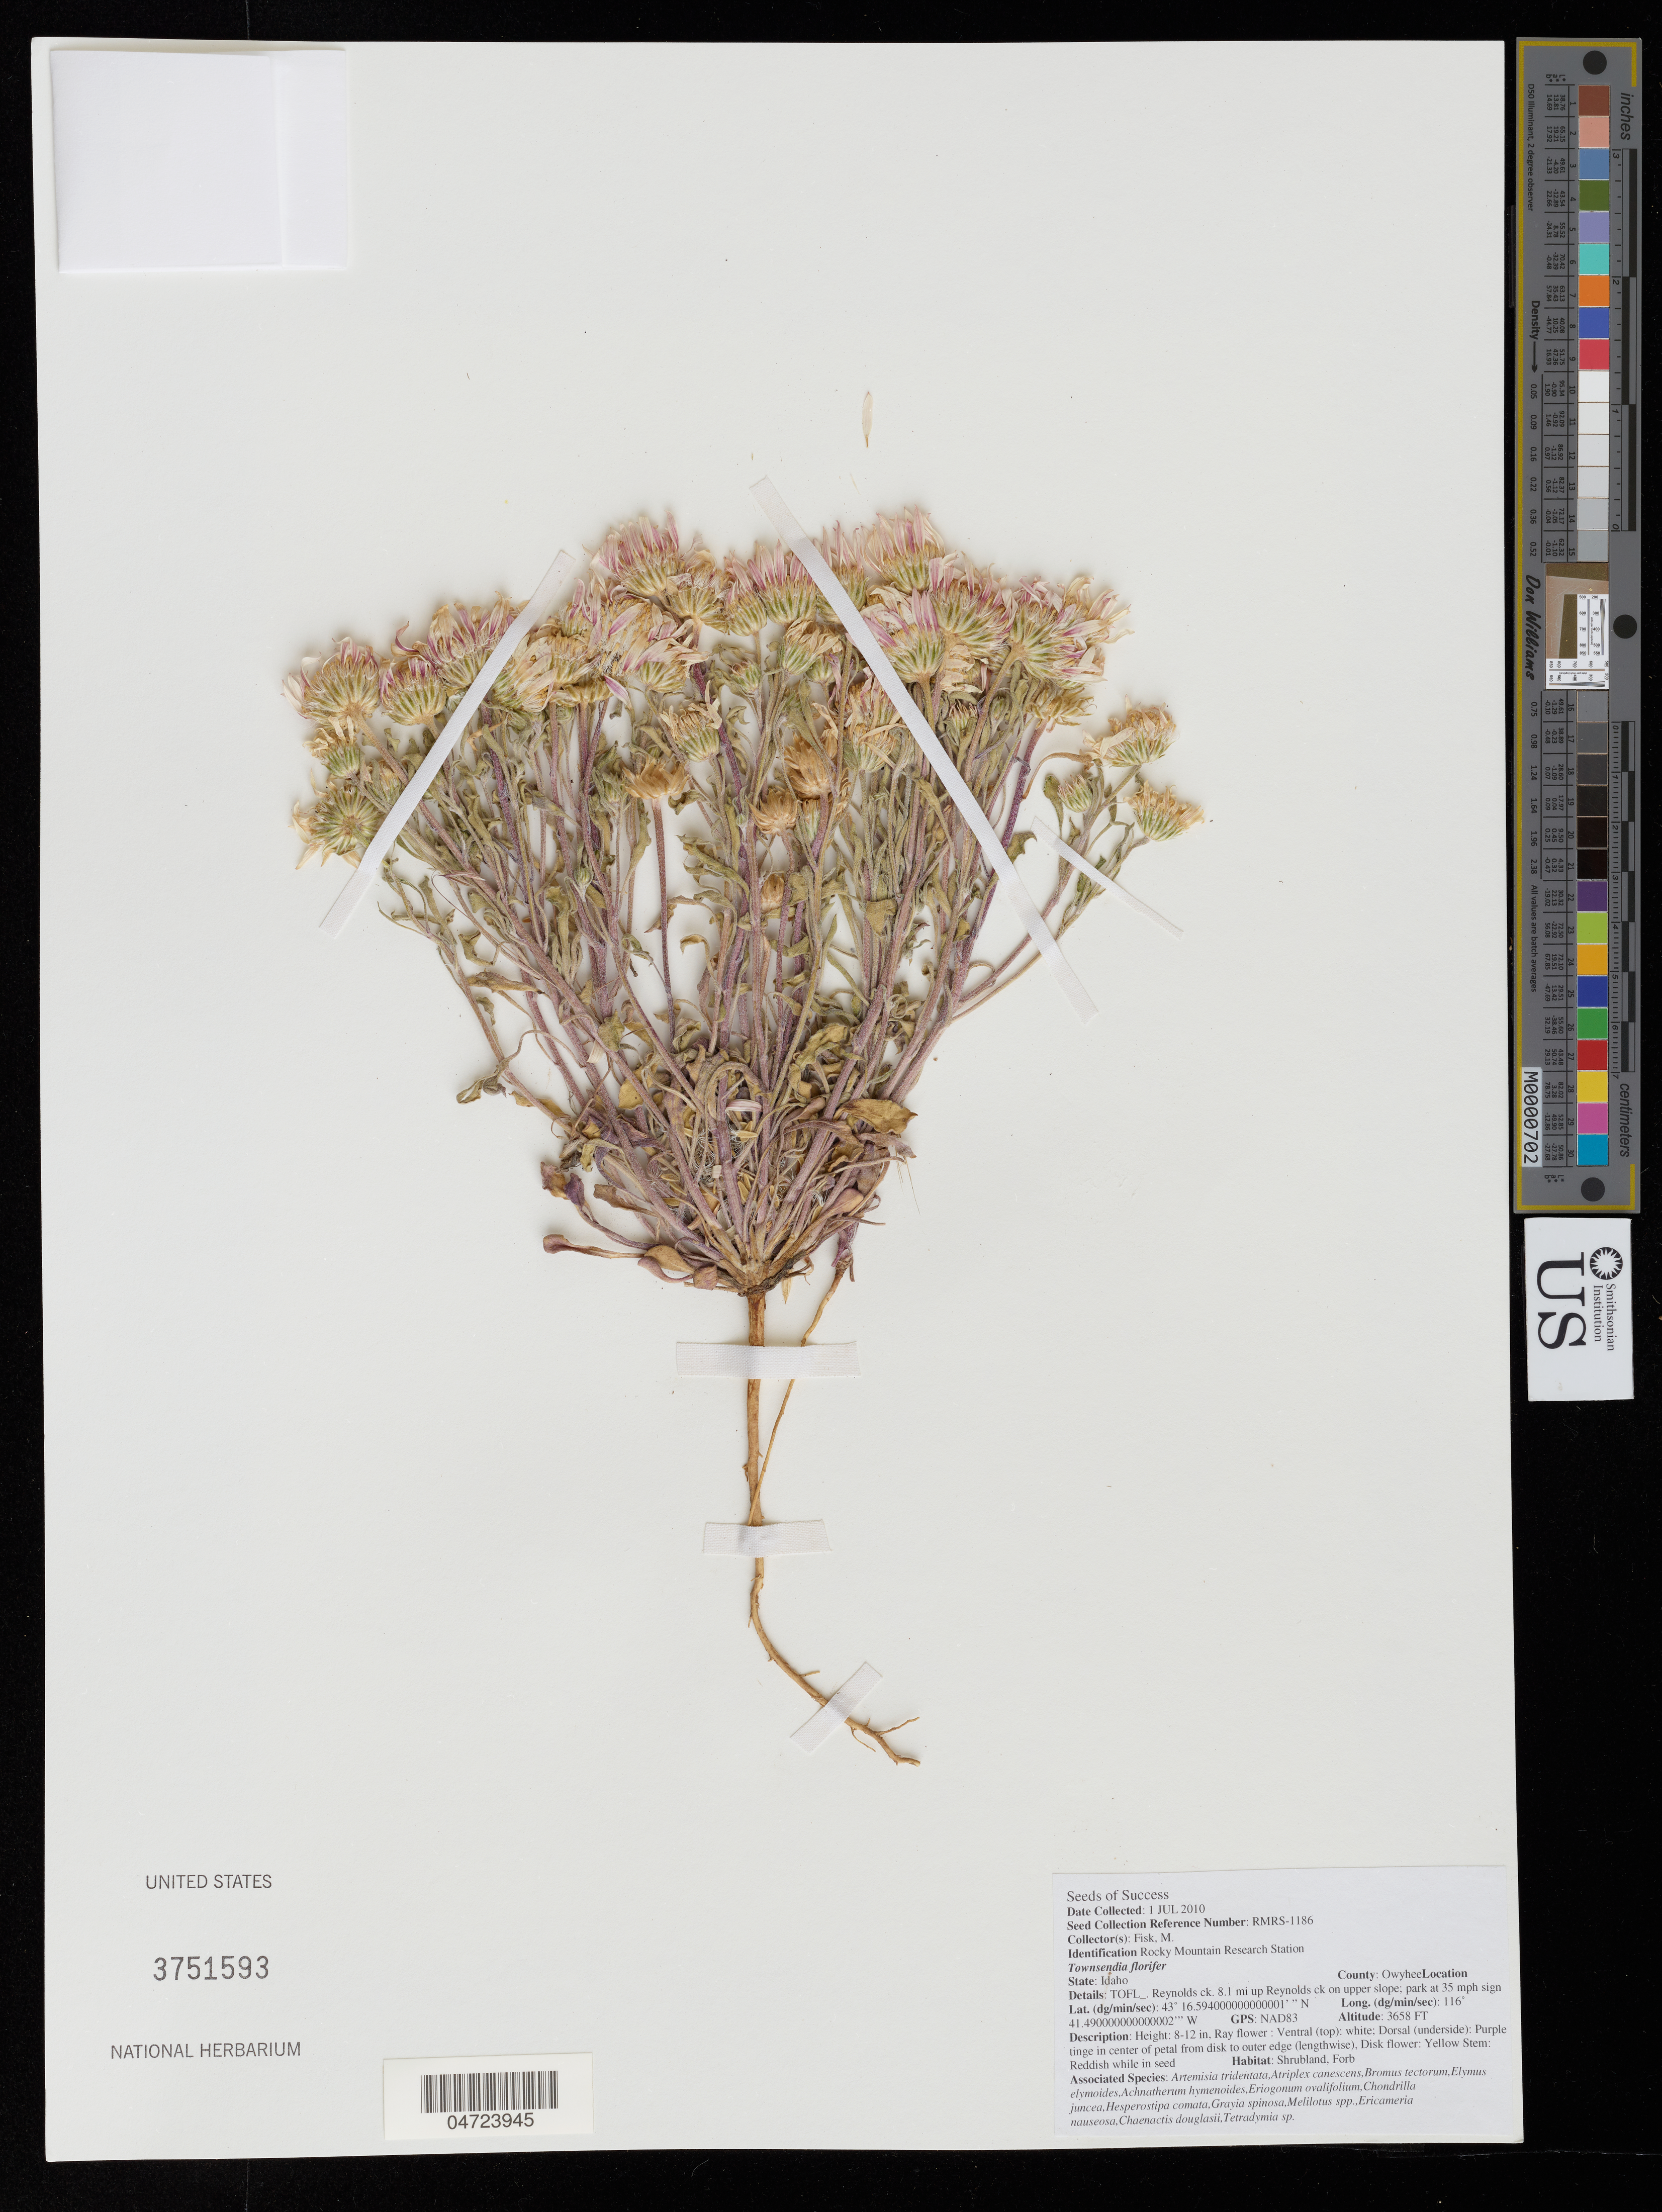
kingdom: Plantae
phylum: Tracheophyta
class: Magnoliopsida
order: Asterales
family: Asteraceae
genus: Townsendia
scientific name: Townsendia florifer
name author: (Hook.) A. Gray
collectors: M. Fisk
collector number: RMRS-1186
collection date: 2010-07-01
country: United States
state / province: Idaho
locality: County: Owyhee. TOFL_. Reynolds ck. 8.1 mi up Reynolds ck on upper slope; park at 35 mph sign.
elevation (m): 1115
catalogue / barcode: US 3751593